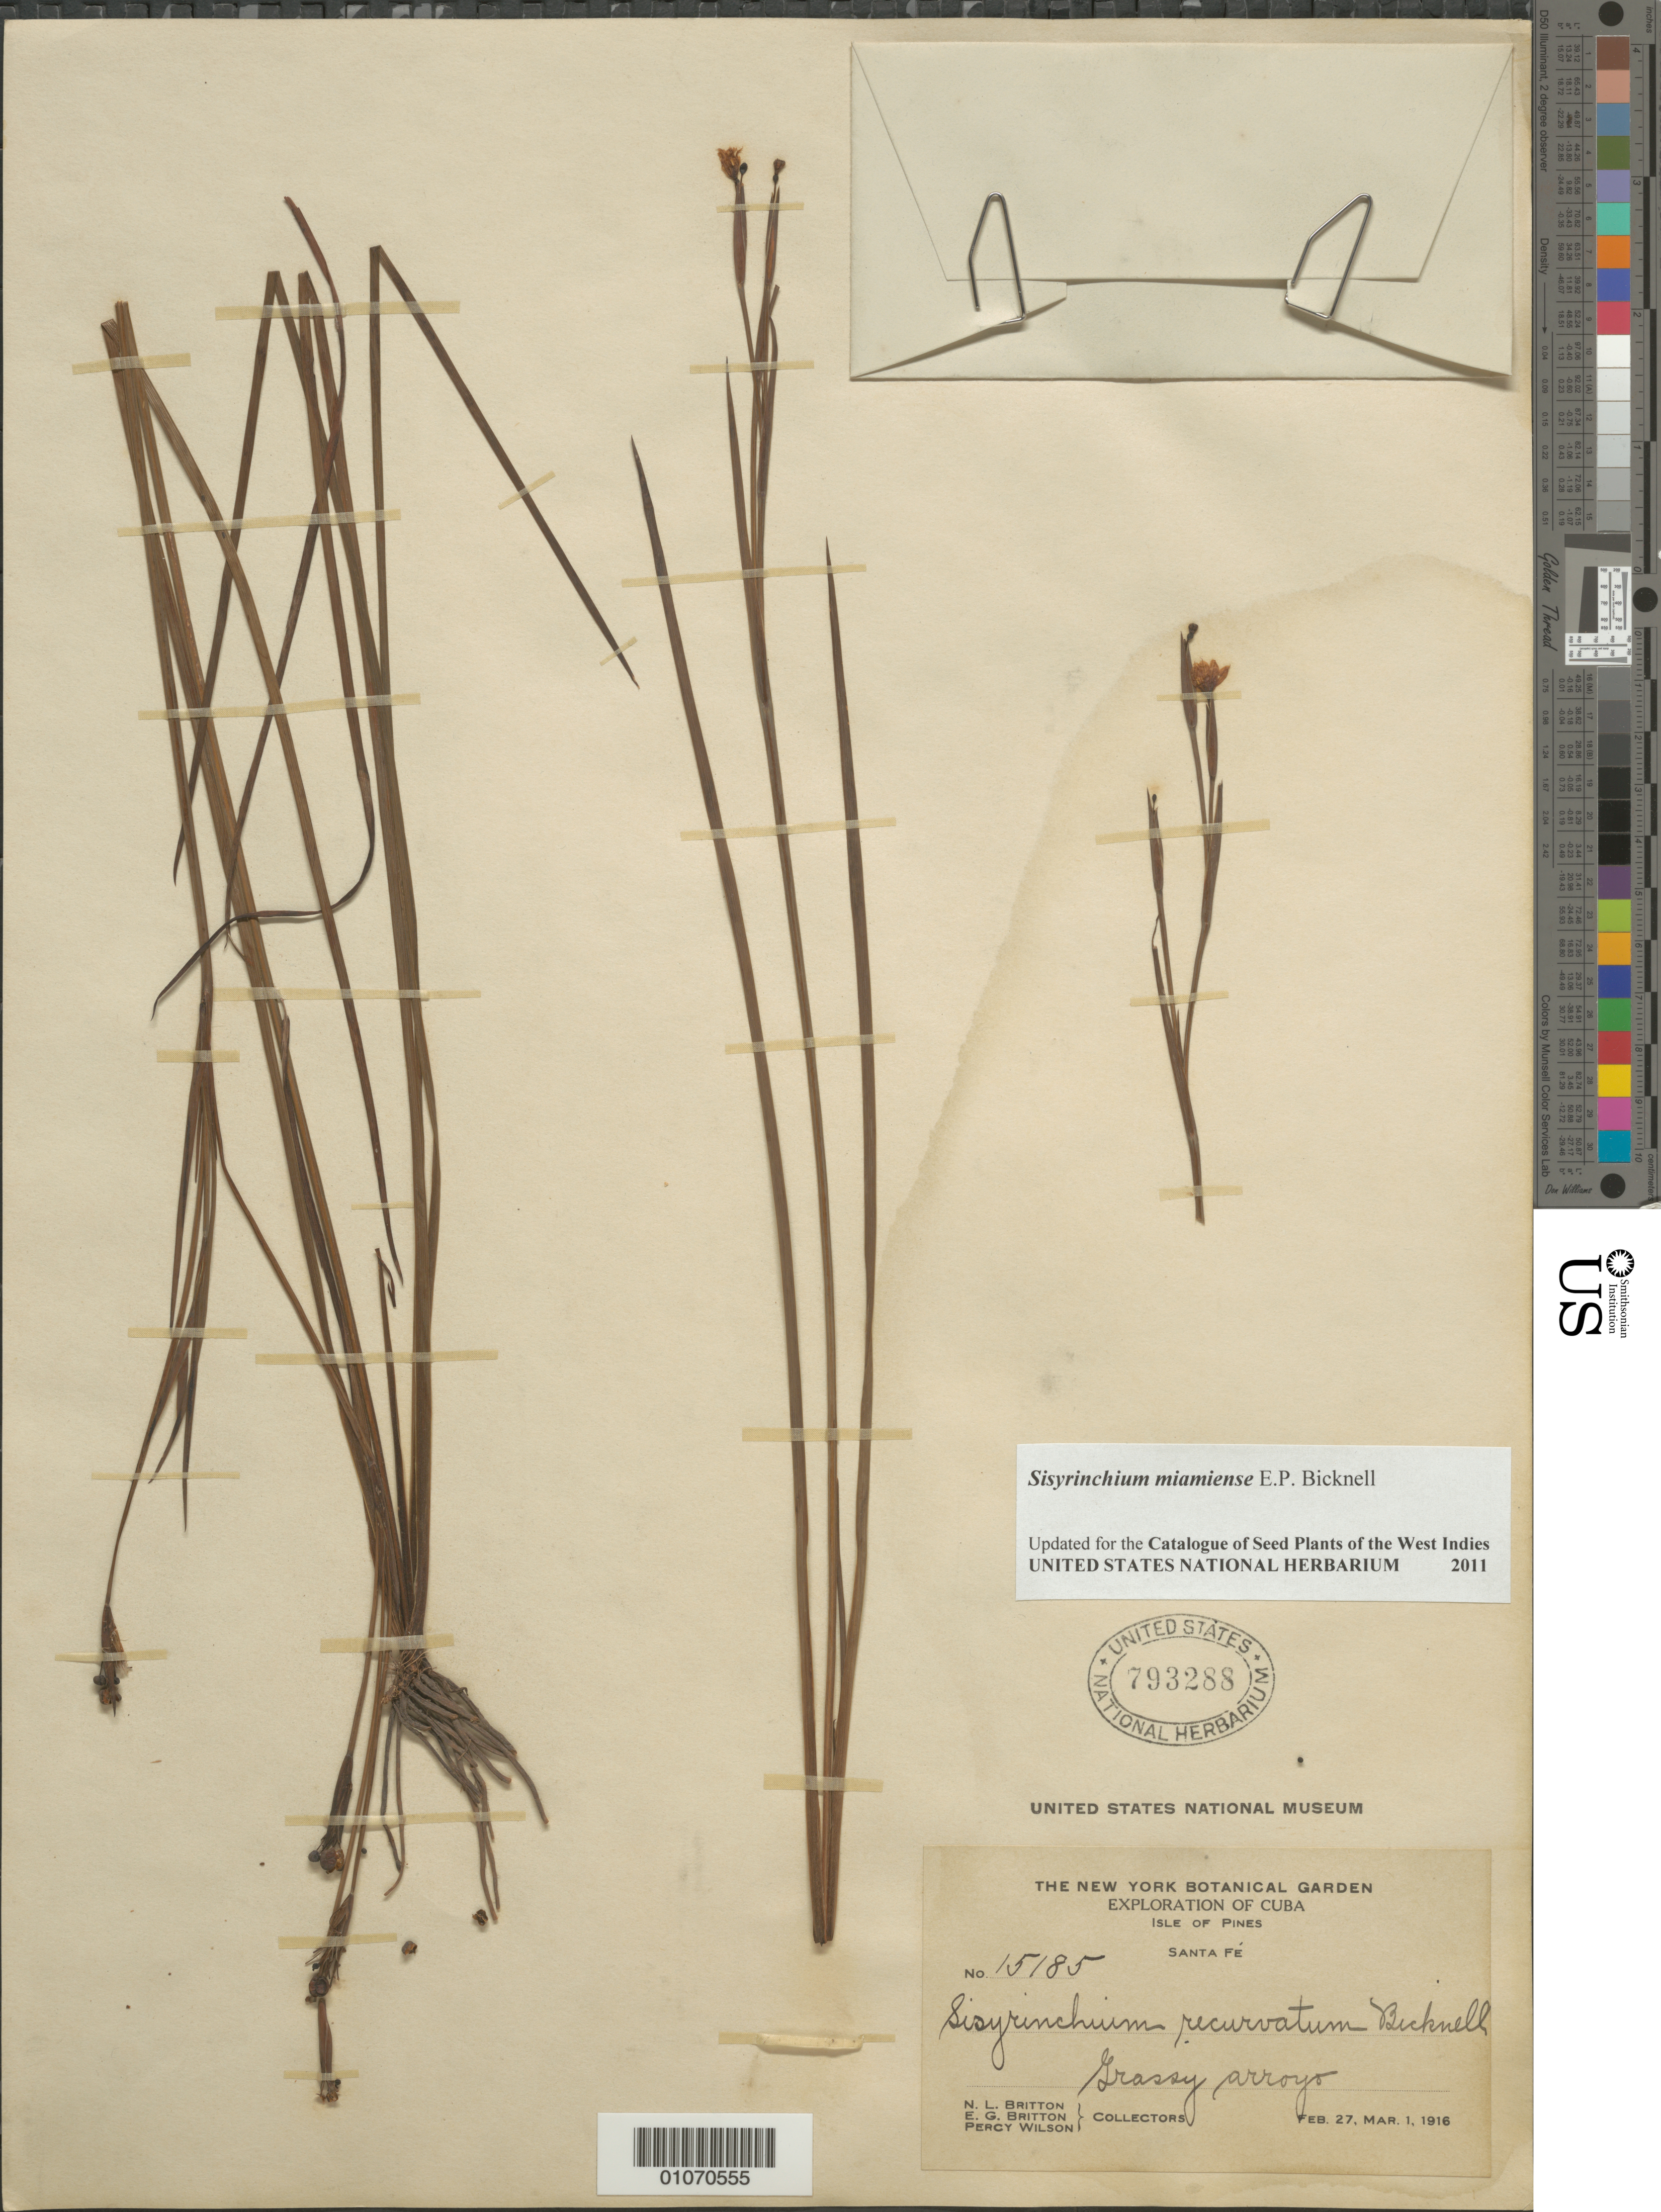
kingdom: Plantae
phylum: Tracheophyta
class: Liliopsida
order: Asparagales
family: Iridaceae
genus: Sisyrinchium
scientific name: Sisyrinchium miamiense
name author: E.P. Bicknell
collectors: N. Britton, E. G. Britton & P. Wilson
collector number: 15185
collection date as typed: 27 Feb 1916 and 01 Mar 1916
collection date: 1916-02-27,1916-03-01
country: Cuba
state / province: Isla de La Juventud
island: Isla de la Juventud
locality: Isle of Pines, Santa Fé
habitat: Grassy arroyo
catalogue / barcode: US 793288